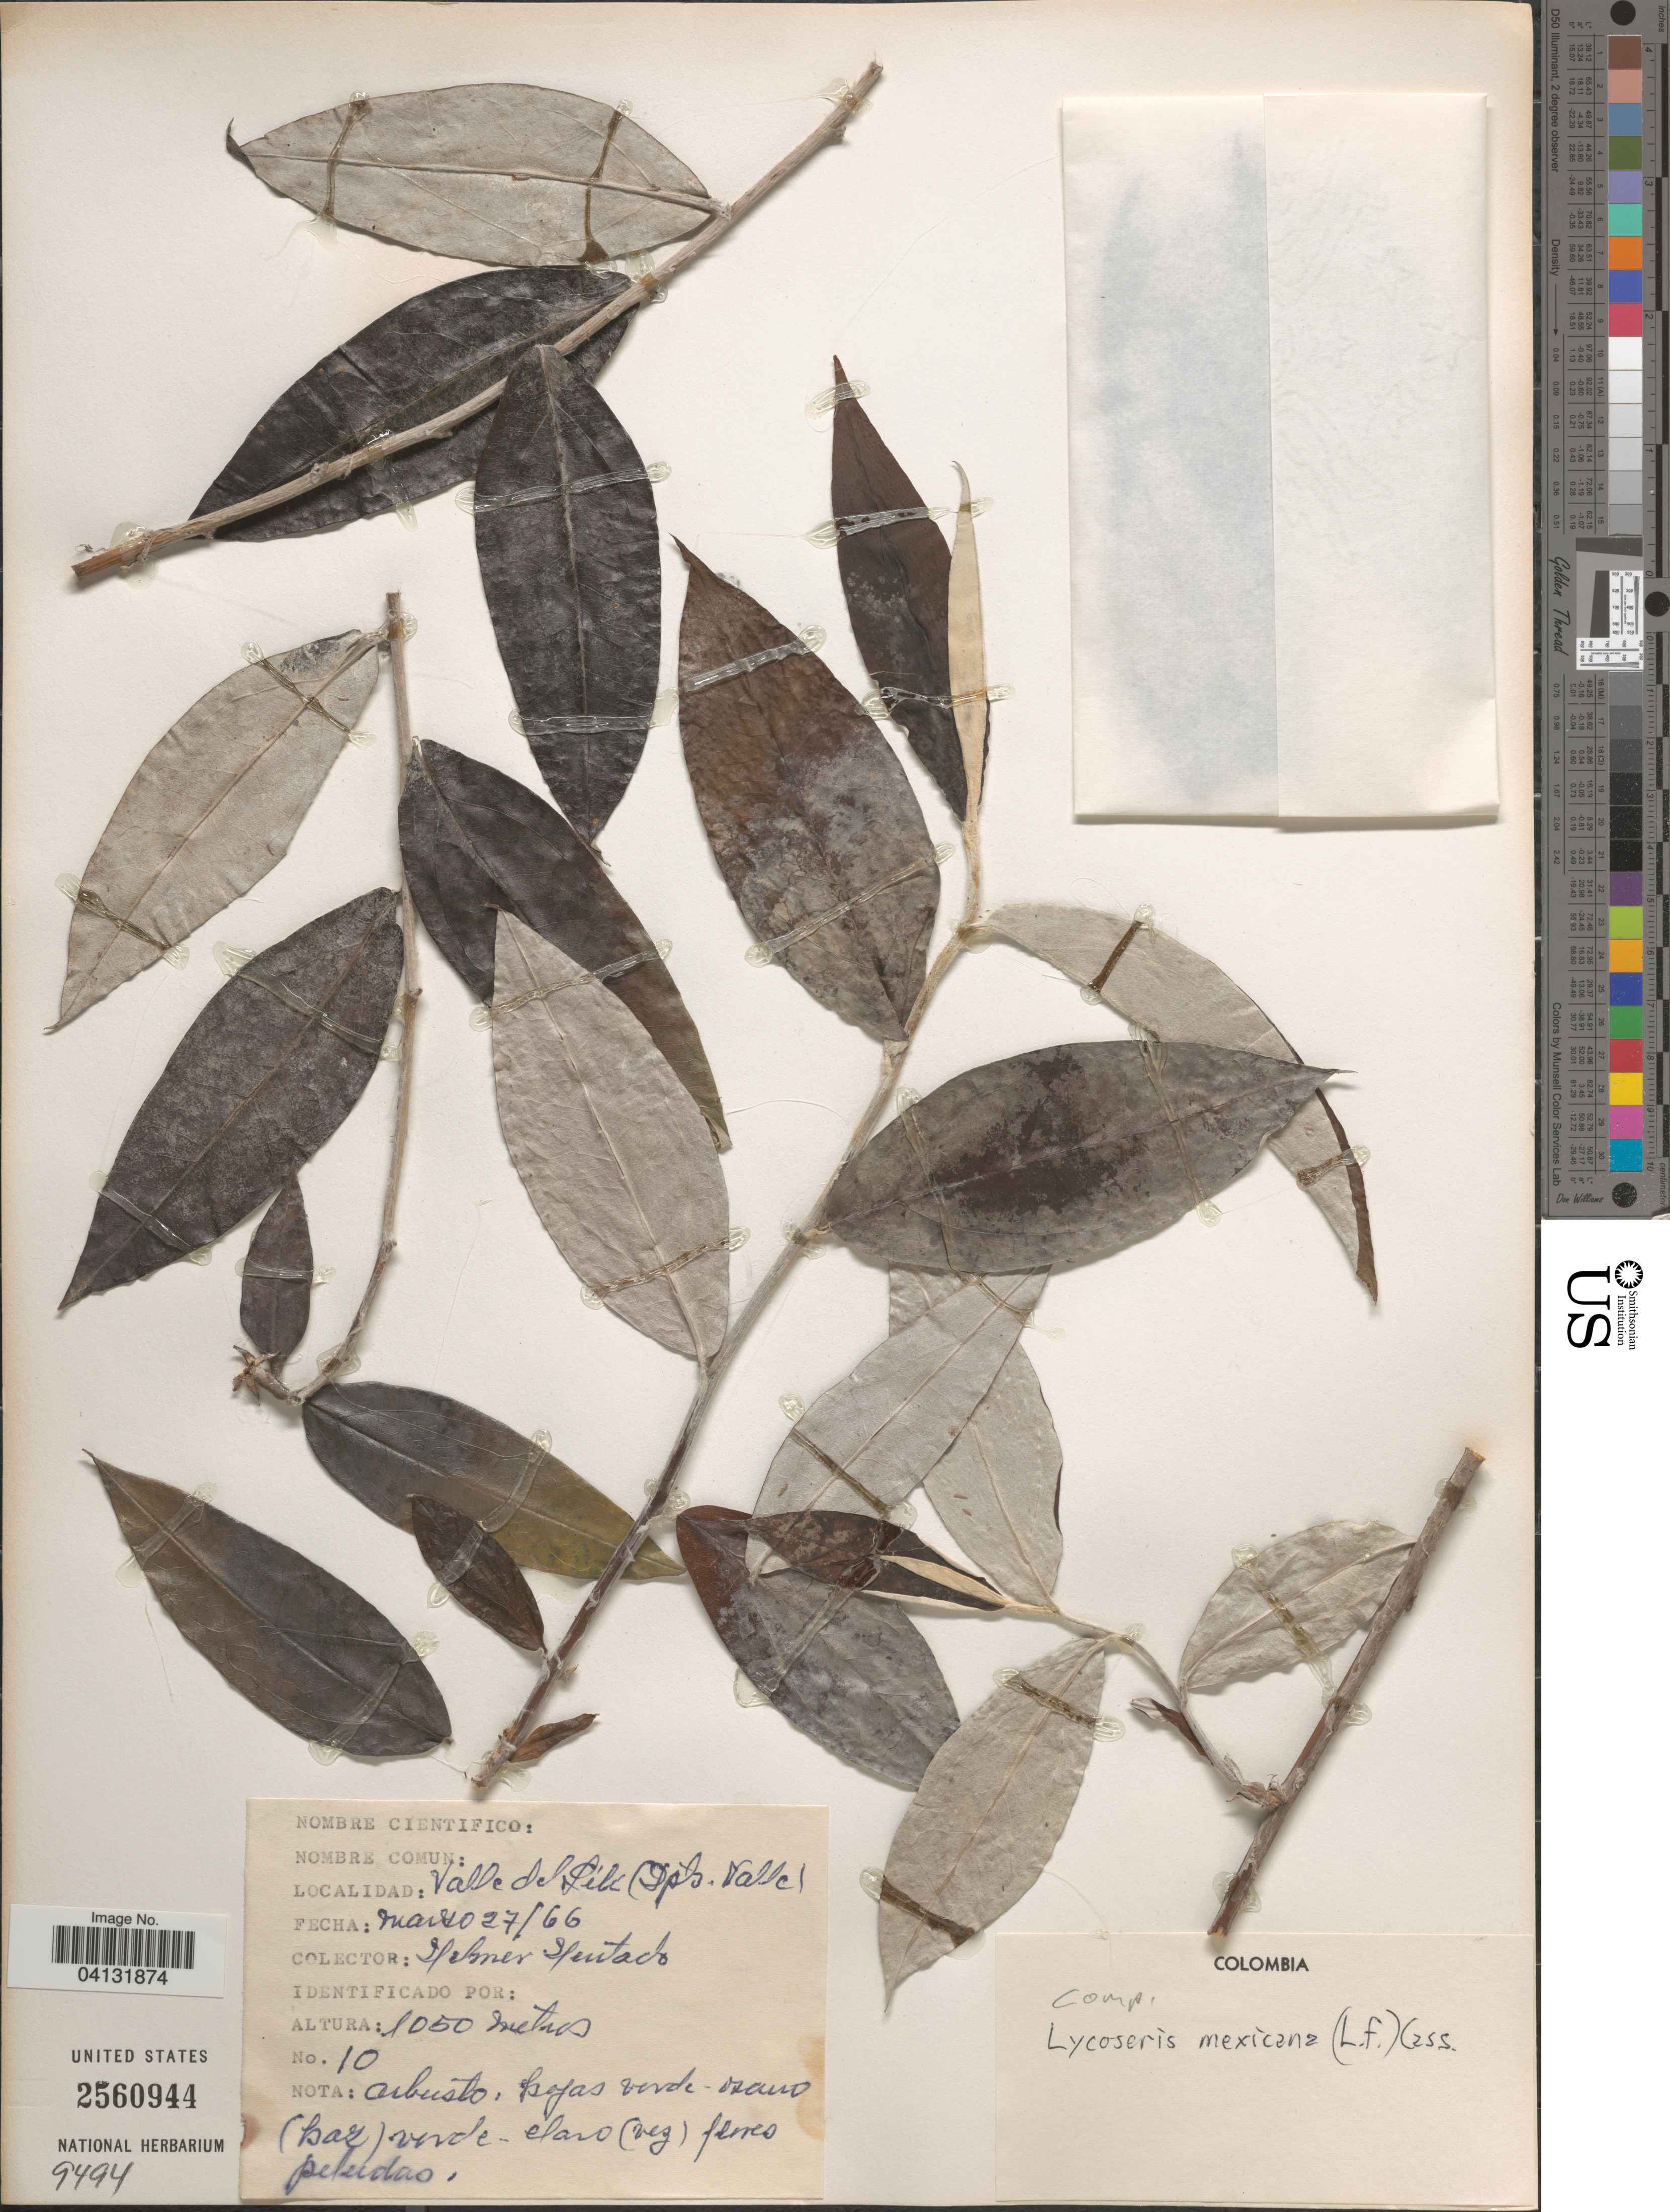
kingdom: Plantae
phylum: Tracheophyta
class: Magnoliopsida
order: Asterales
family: Asteraceae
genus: Lycoseris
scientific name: Lycoseris mexicana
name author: (L. f.) Cass.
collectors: P. Pentado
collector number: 10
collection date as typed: Transcribed d/m/y: 27/3/66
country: Colombia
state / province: Valle del Cauca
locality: Valle del Lili (Dpto. Valle).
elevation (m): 1050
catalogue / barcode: US 2560944